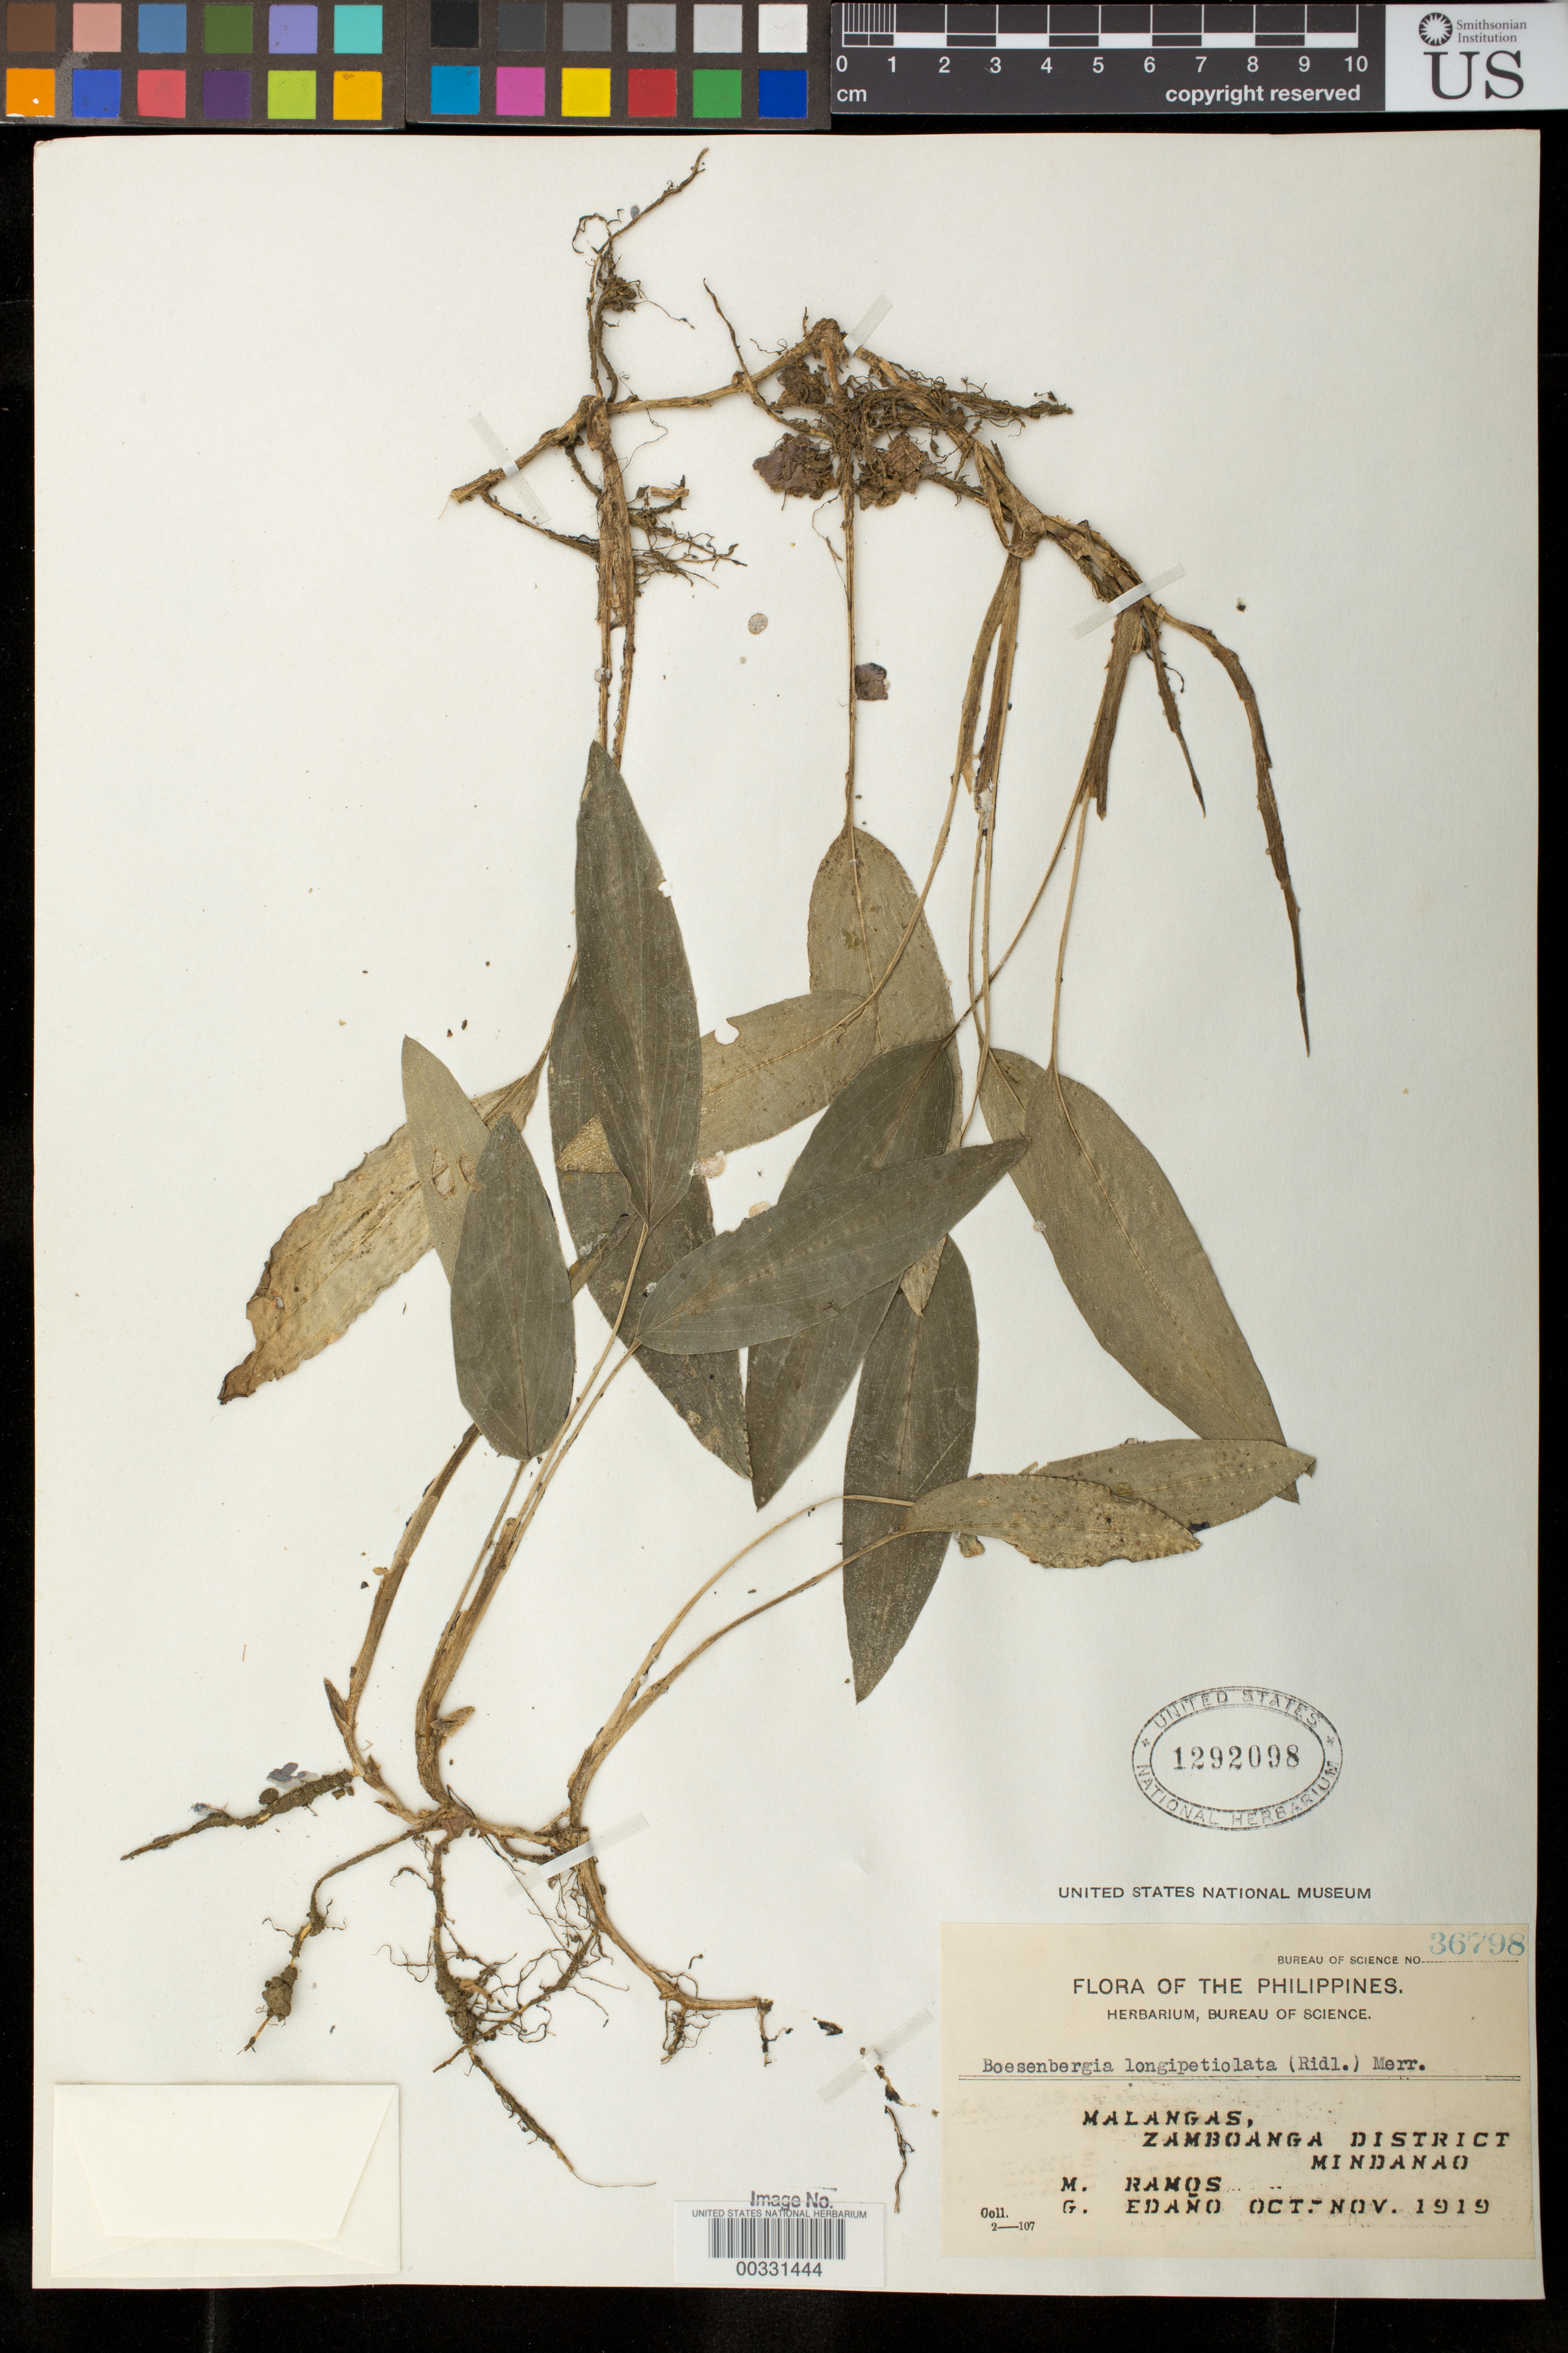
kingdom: Plantae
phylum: Tracheophyta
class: Liliopsida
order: Zingiberales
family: Zingiberaceae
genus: Boesenbergia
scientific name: Boesenbergia longipetiolata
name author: (Ridl.) Merr.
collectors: M. Ramos & G. E. Edaño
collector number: Bur. Sci. 36798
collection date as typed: Oct 1919 to -- Nov 1919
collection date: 1919-10/1919-11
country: Philippines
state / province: Zamboanga Peninsula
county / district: Zamboanga del Sur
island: Mindanao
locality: Malangas, zamboanga dist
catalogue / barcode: US 1292098